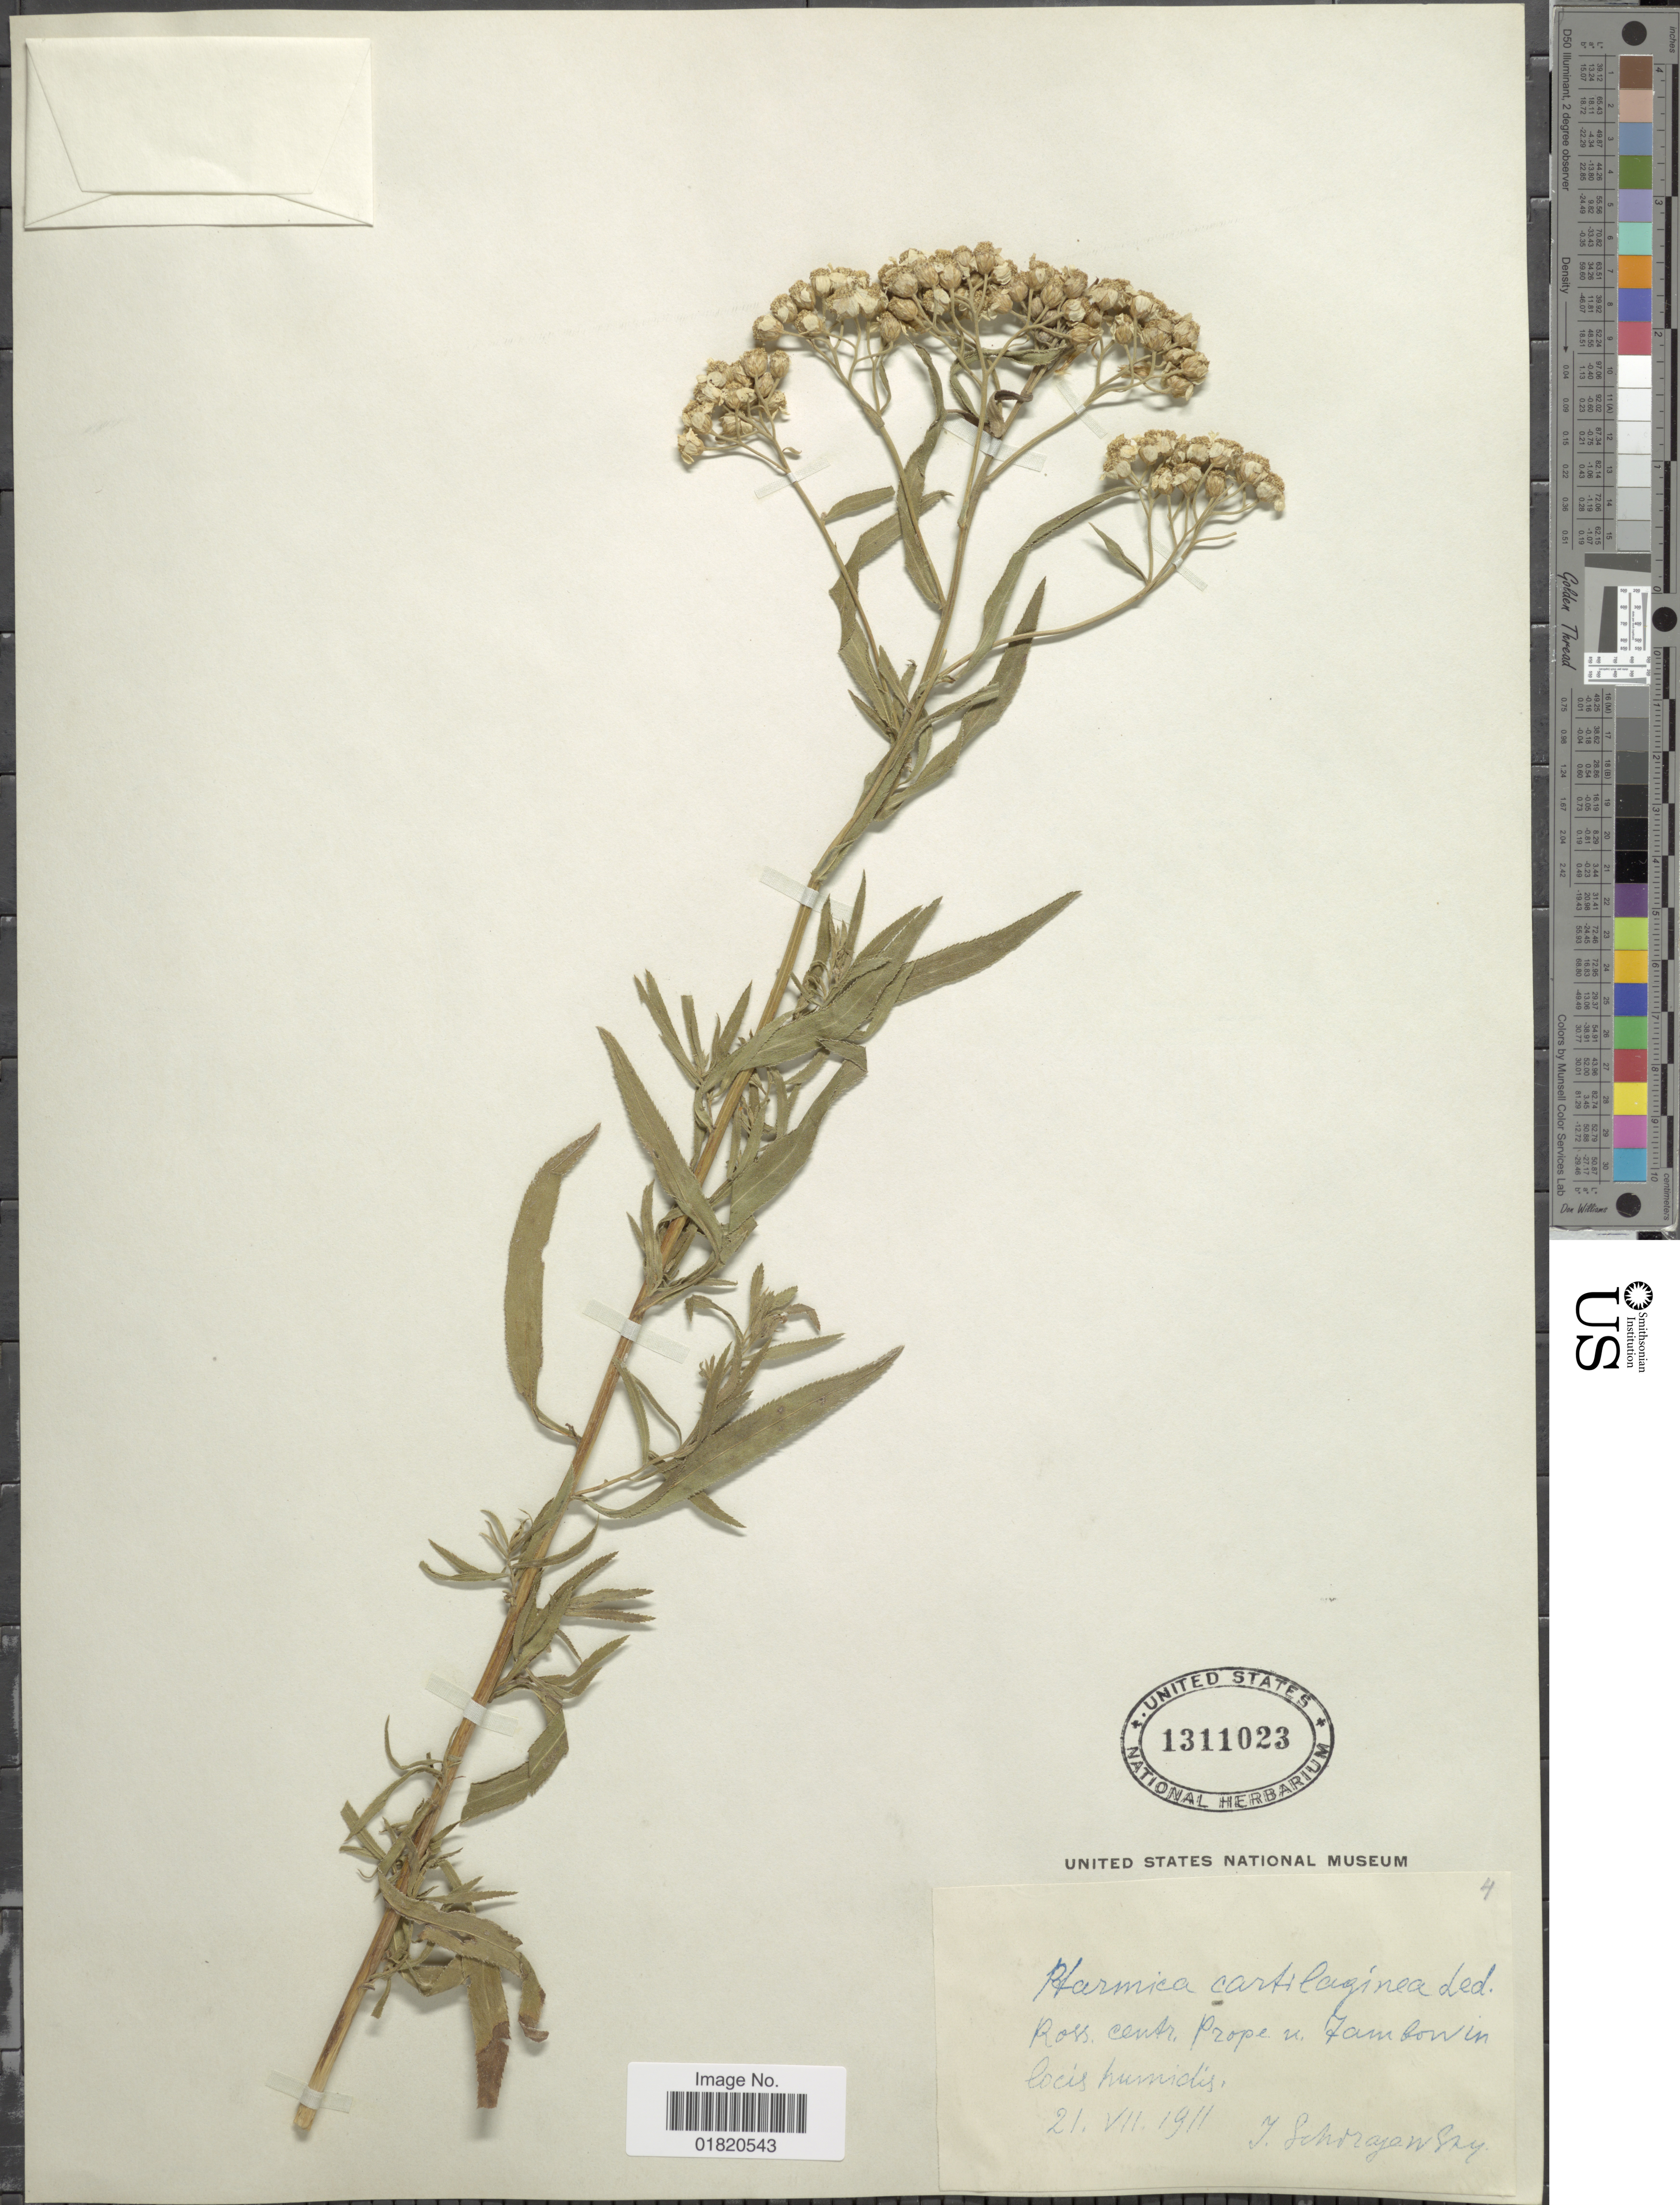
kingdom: Plantae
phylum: Tracheophyta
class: Magnoliopsida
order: Asterales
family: Asteraceae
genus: Achillea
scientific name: Achillea cartilaginea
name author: L.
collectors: J. Schorajensky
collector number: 4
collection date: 1911-07-21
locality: Ross. centr. Prope u. Fambon in locís humidis [interpreted]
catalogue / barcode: US 1311023